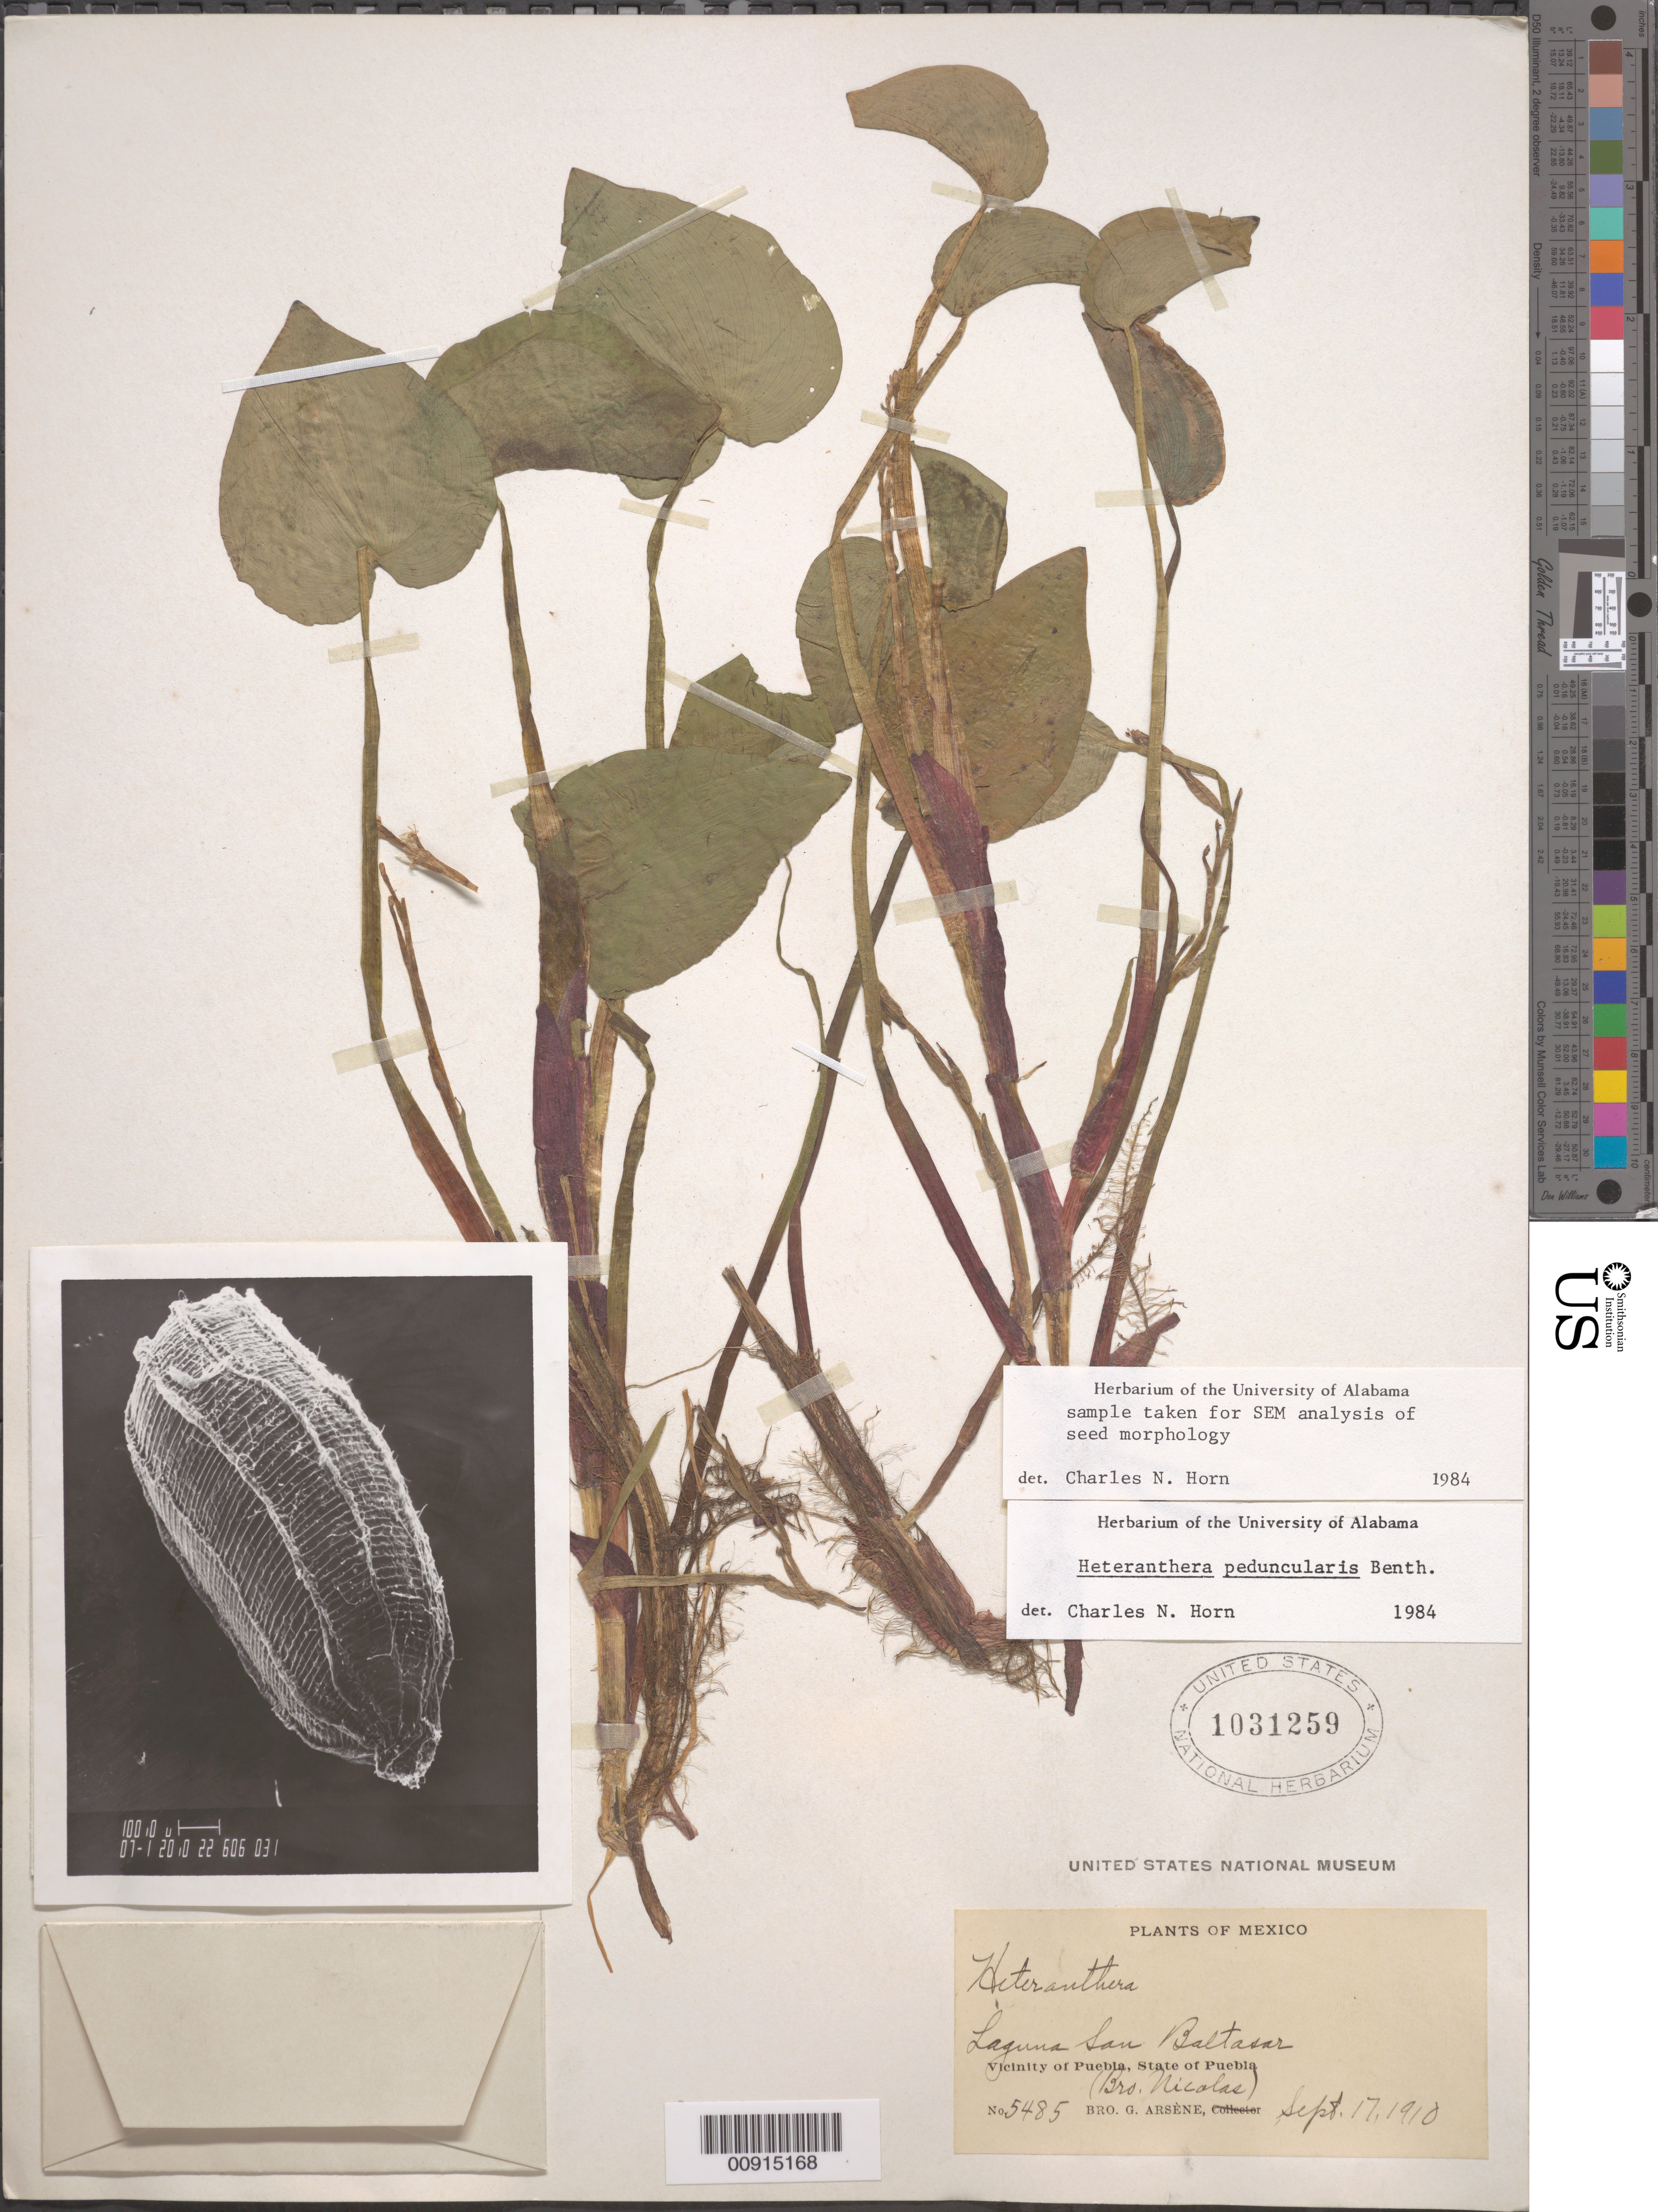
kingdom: Plantae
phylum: Tracheophyta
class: Liliopsida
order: Commelinales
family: Pontederiaceae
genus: Heteranthera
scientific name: Heteranthera peduncularis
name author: Benth.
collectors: B. Nicolas & Bro. G. Arsène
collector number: Arsène, Bro. G. 5485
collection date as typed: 17 Sep 1910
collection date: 1910-09-17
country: Mexico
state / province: Puebla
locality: Laguna San Baltasar. Vicinity of Puebla, State of Puebla.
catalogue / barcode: US 1031259